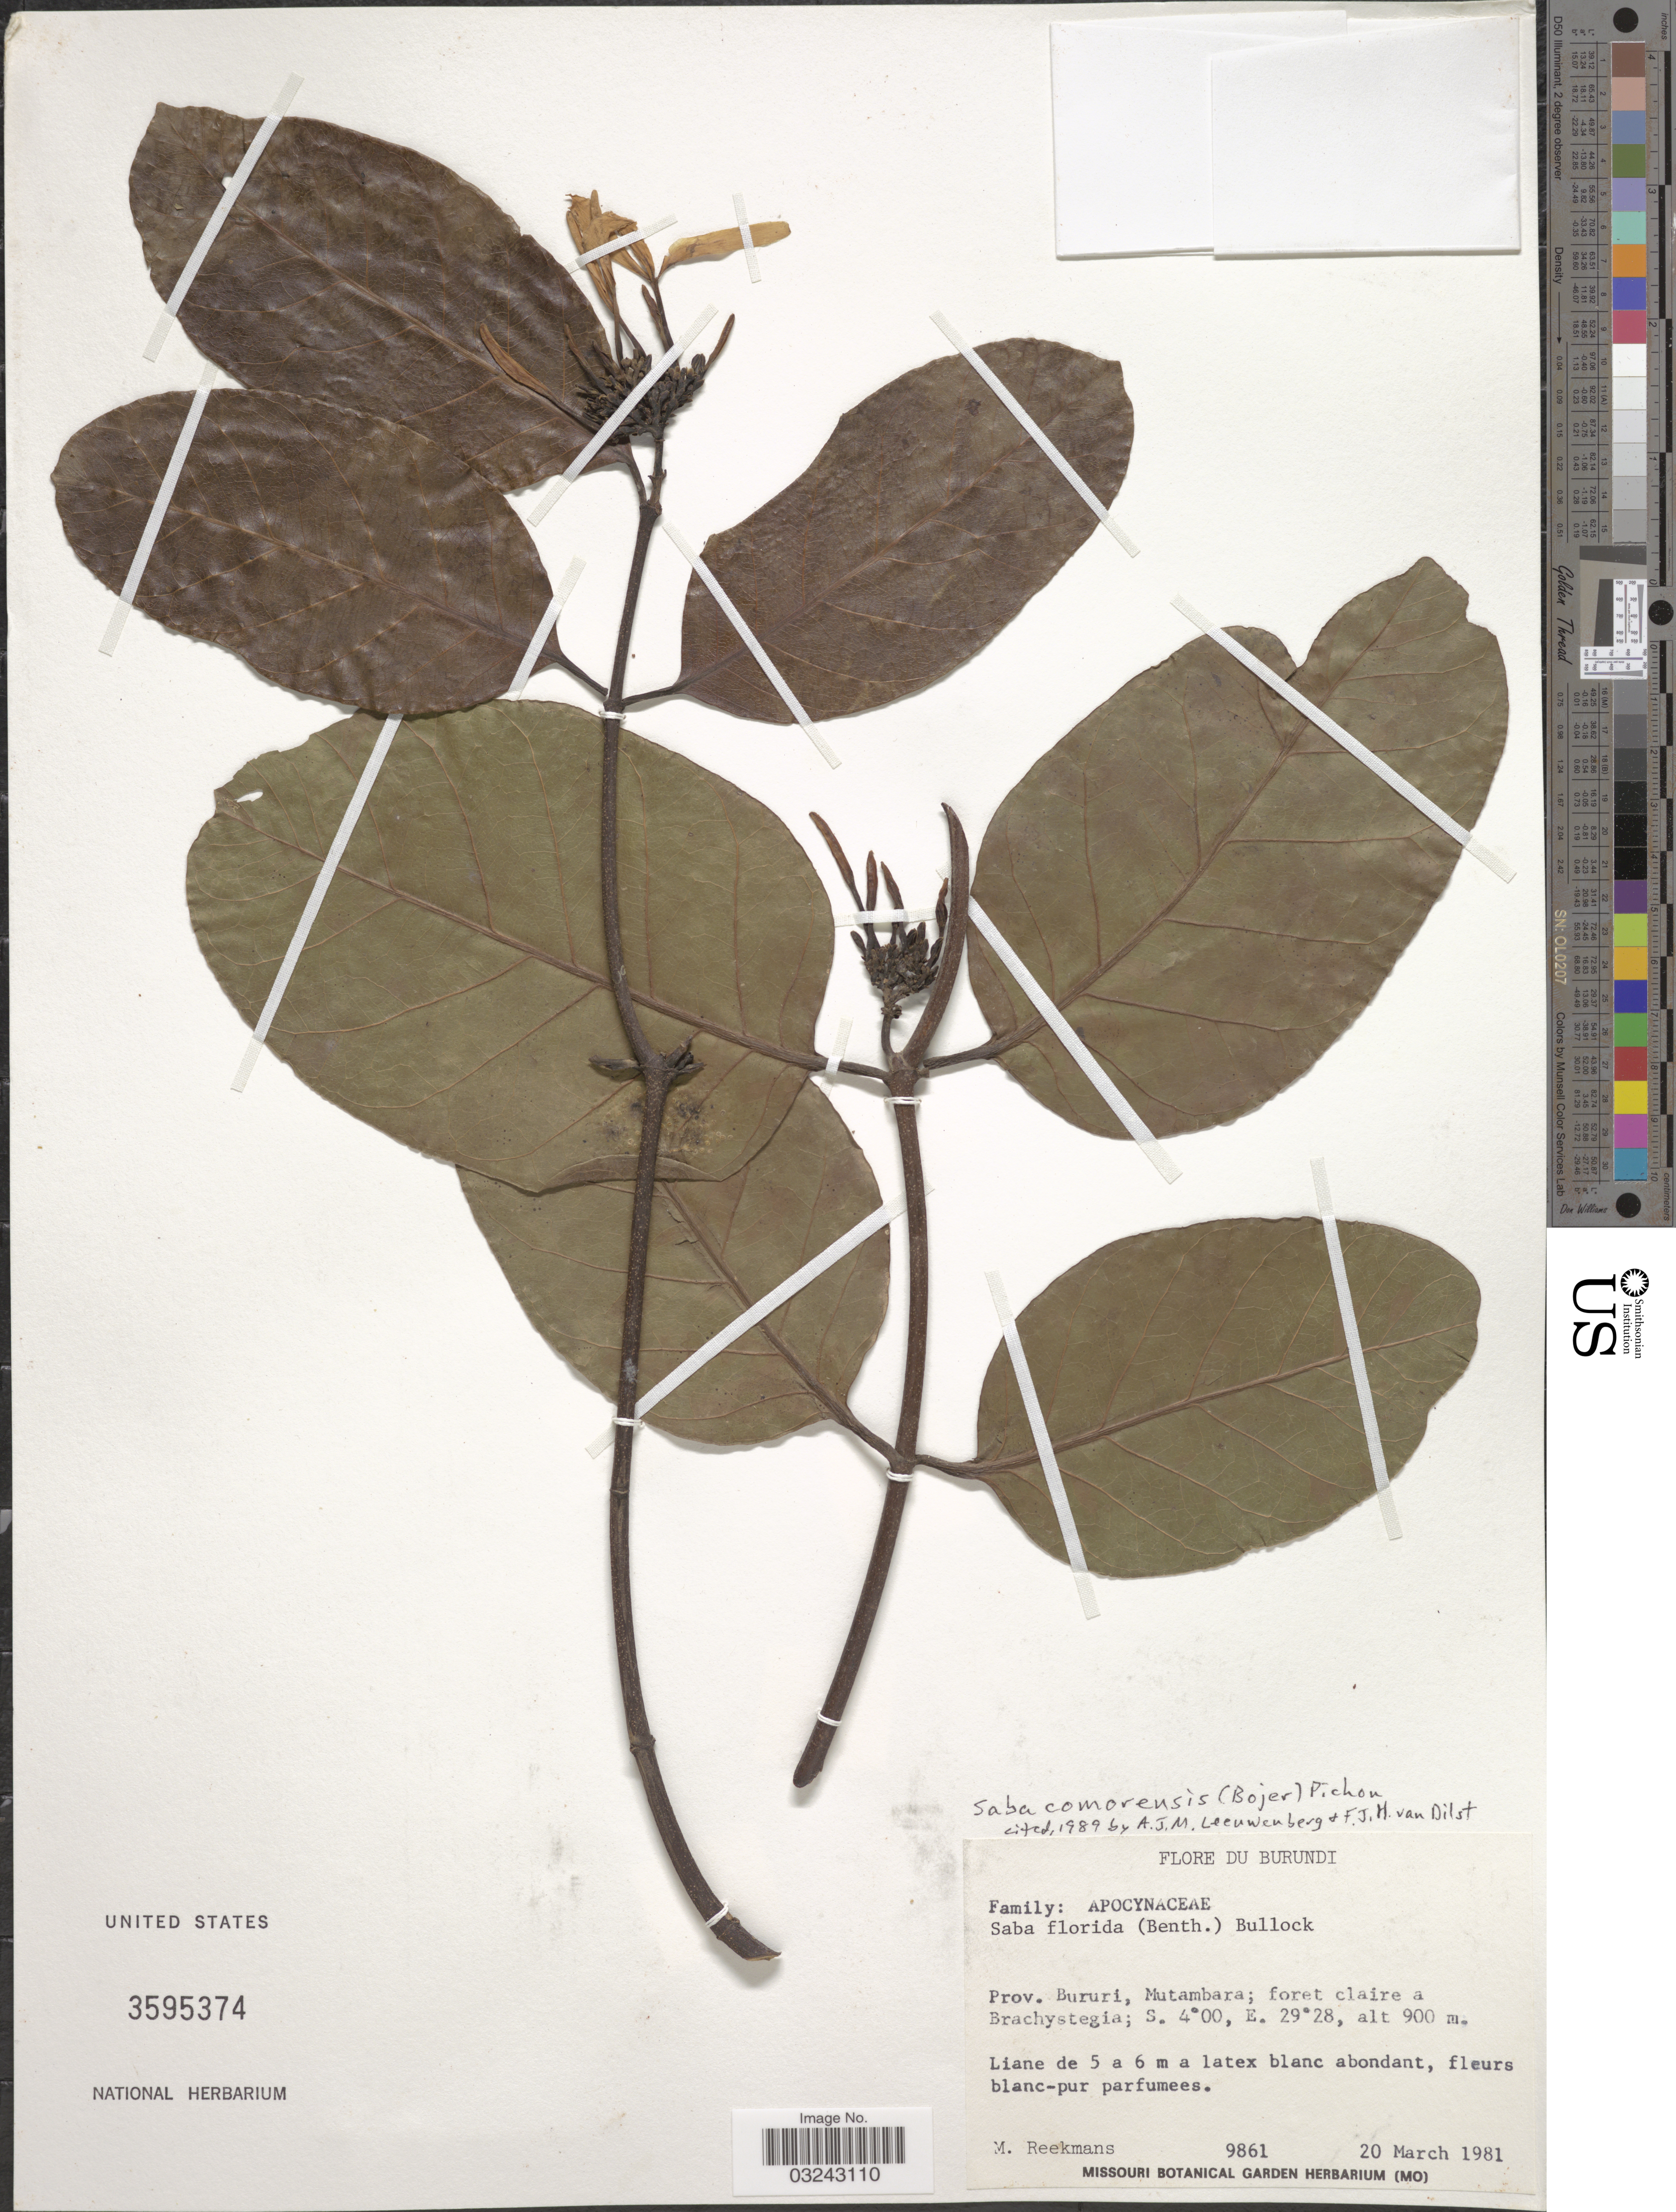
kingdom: Plantae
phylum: Tracheophyta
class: Magnoliopsida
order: Gentianales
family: Apocynaceae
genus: Saba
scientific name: Saba comorensis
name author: (Bojer ex A. DC.) Pichon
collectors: M. Reekmans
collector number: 9861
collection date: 1981-03-20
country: Burundi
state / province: Bururi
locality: Mutambara.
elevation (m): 900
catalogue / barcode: US 3595374